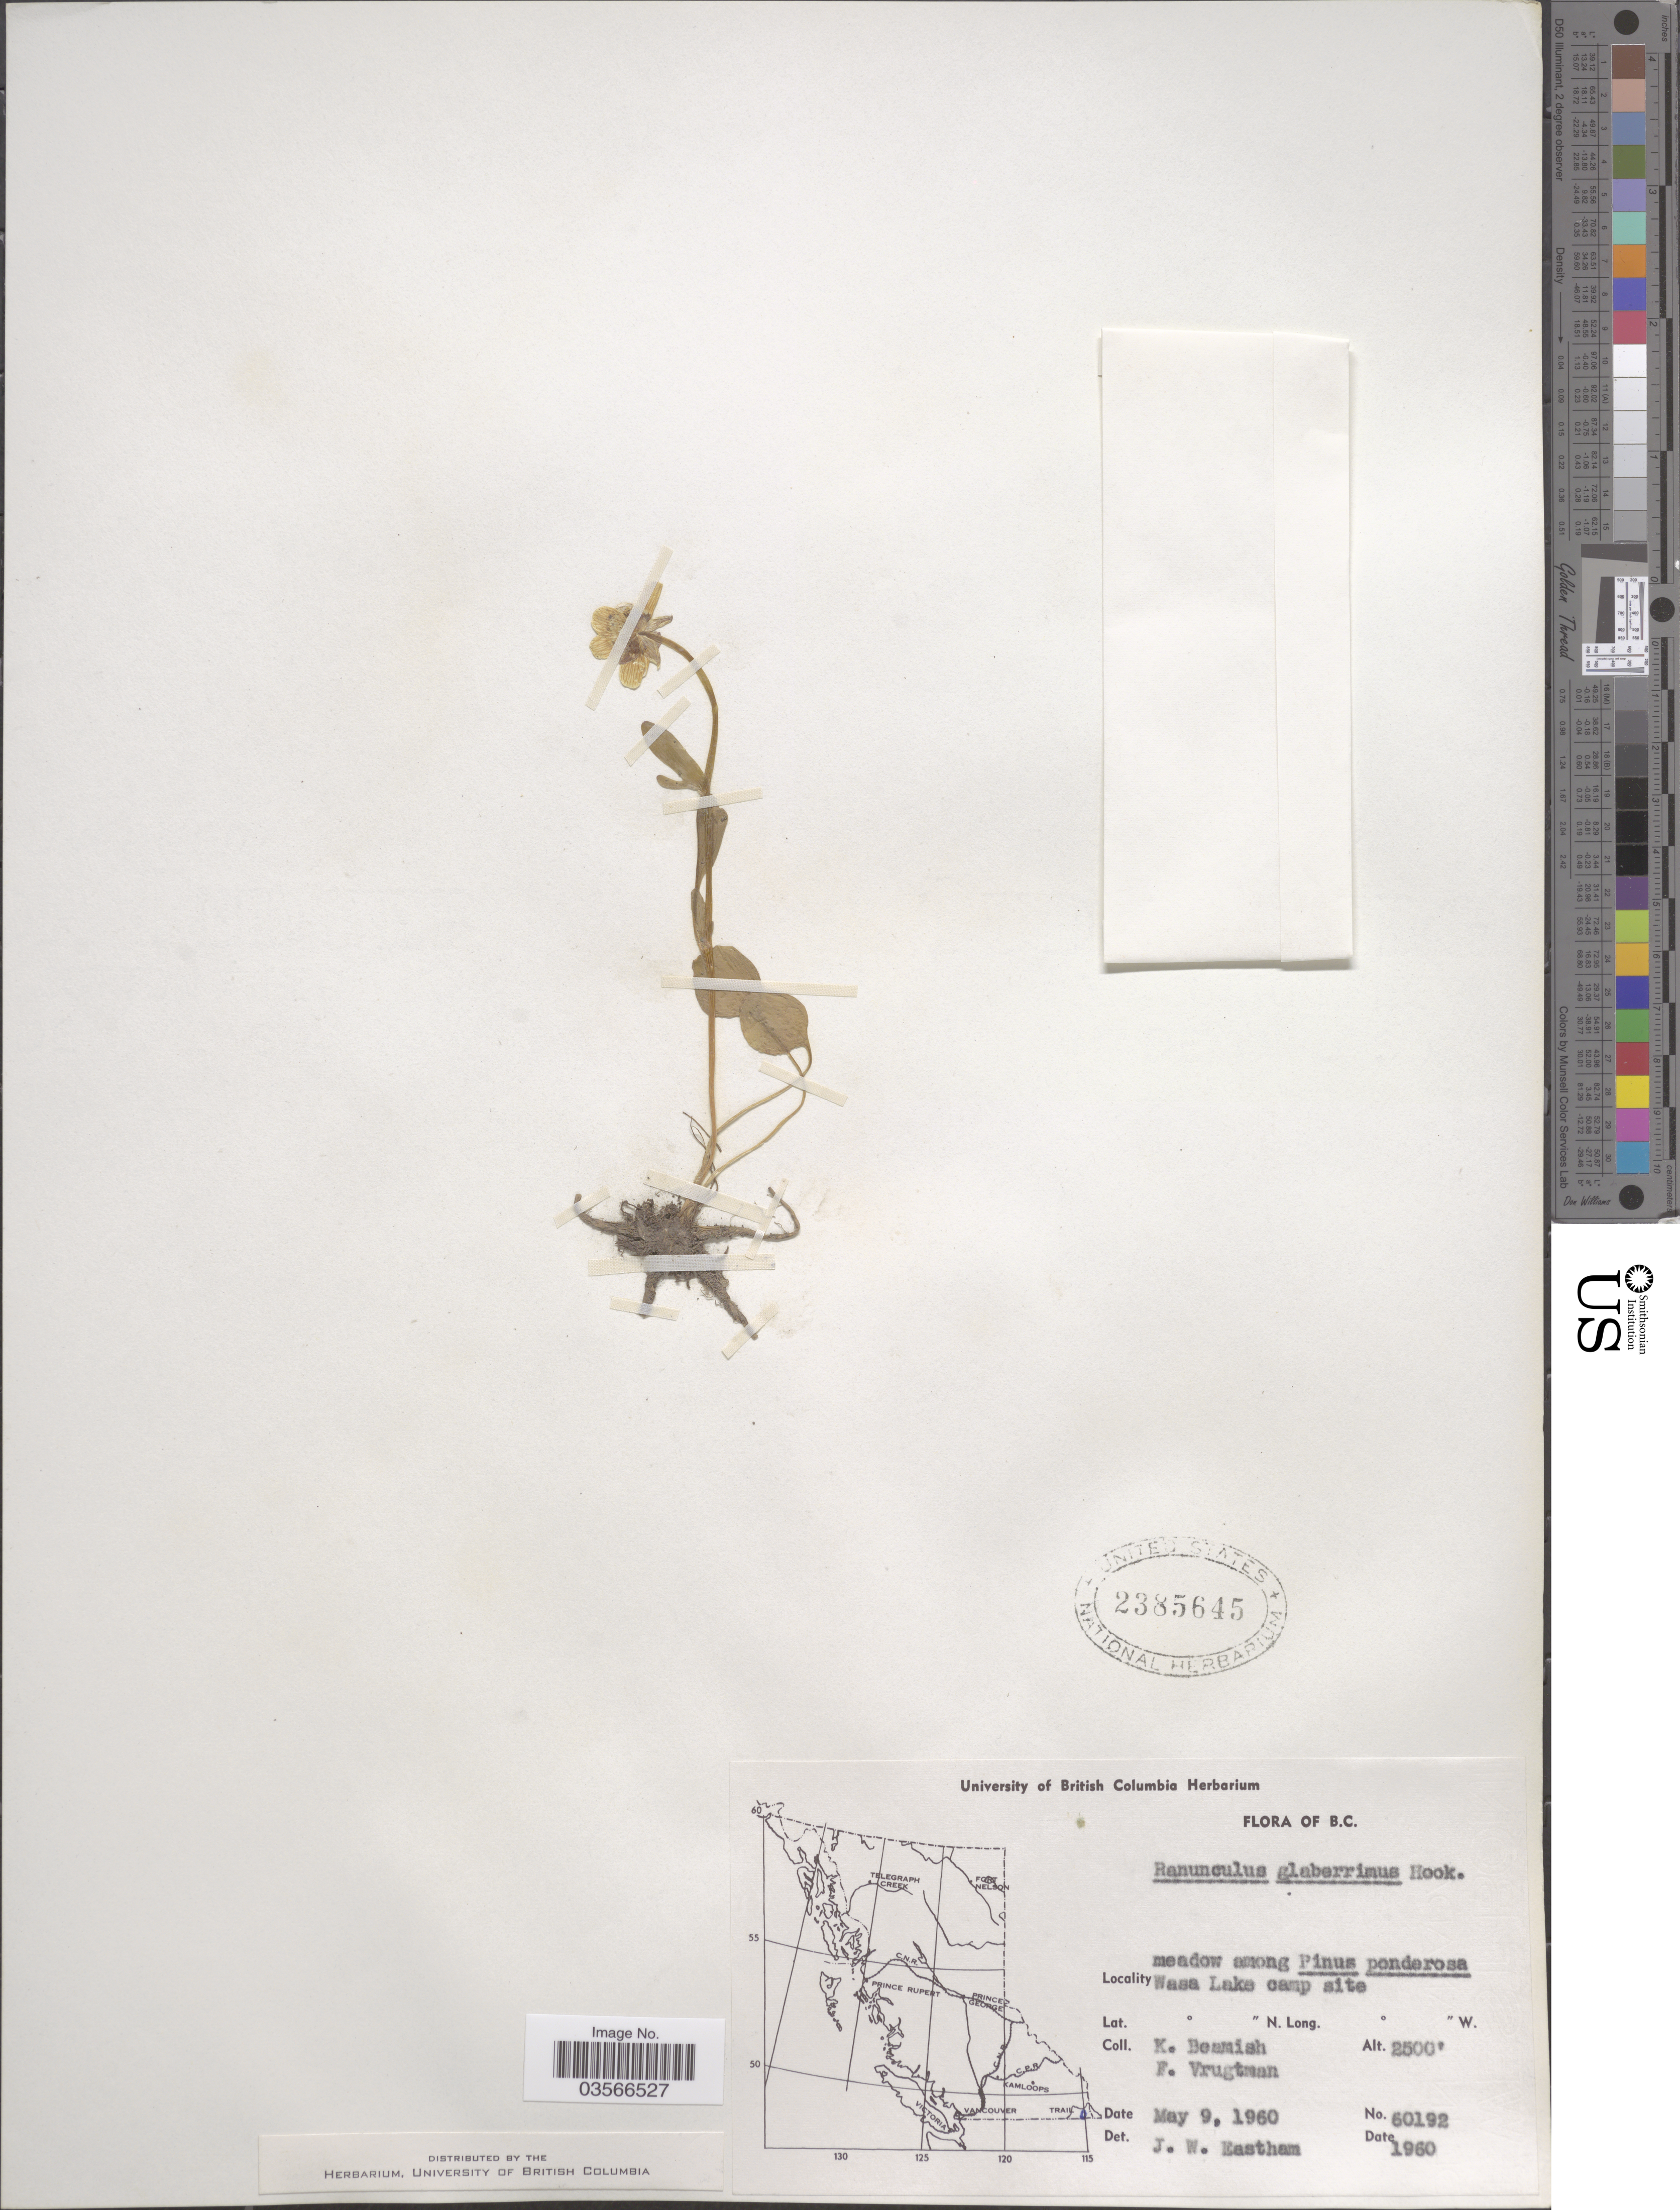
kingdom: Plantae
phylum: Tracheophyta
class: Magnoliopsida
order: Ranunculales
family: Ranunculaceae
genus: Ranunculus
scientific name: Ranunculus glaberrimus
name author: Hook.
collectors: K. Beamish & F. Vrugtman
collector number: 60192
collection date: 1960-05-09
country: Canada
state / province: British Columbia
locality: Wasa Lake camp site.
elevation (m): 762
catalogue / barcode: US 2385645